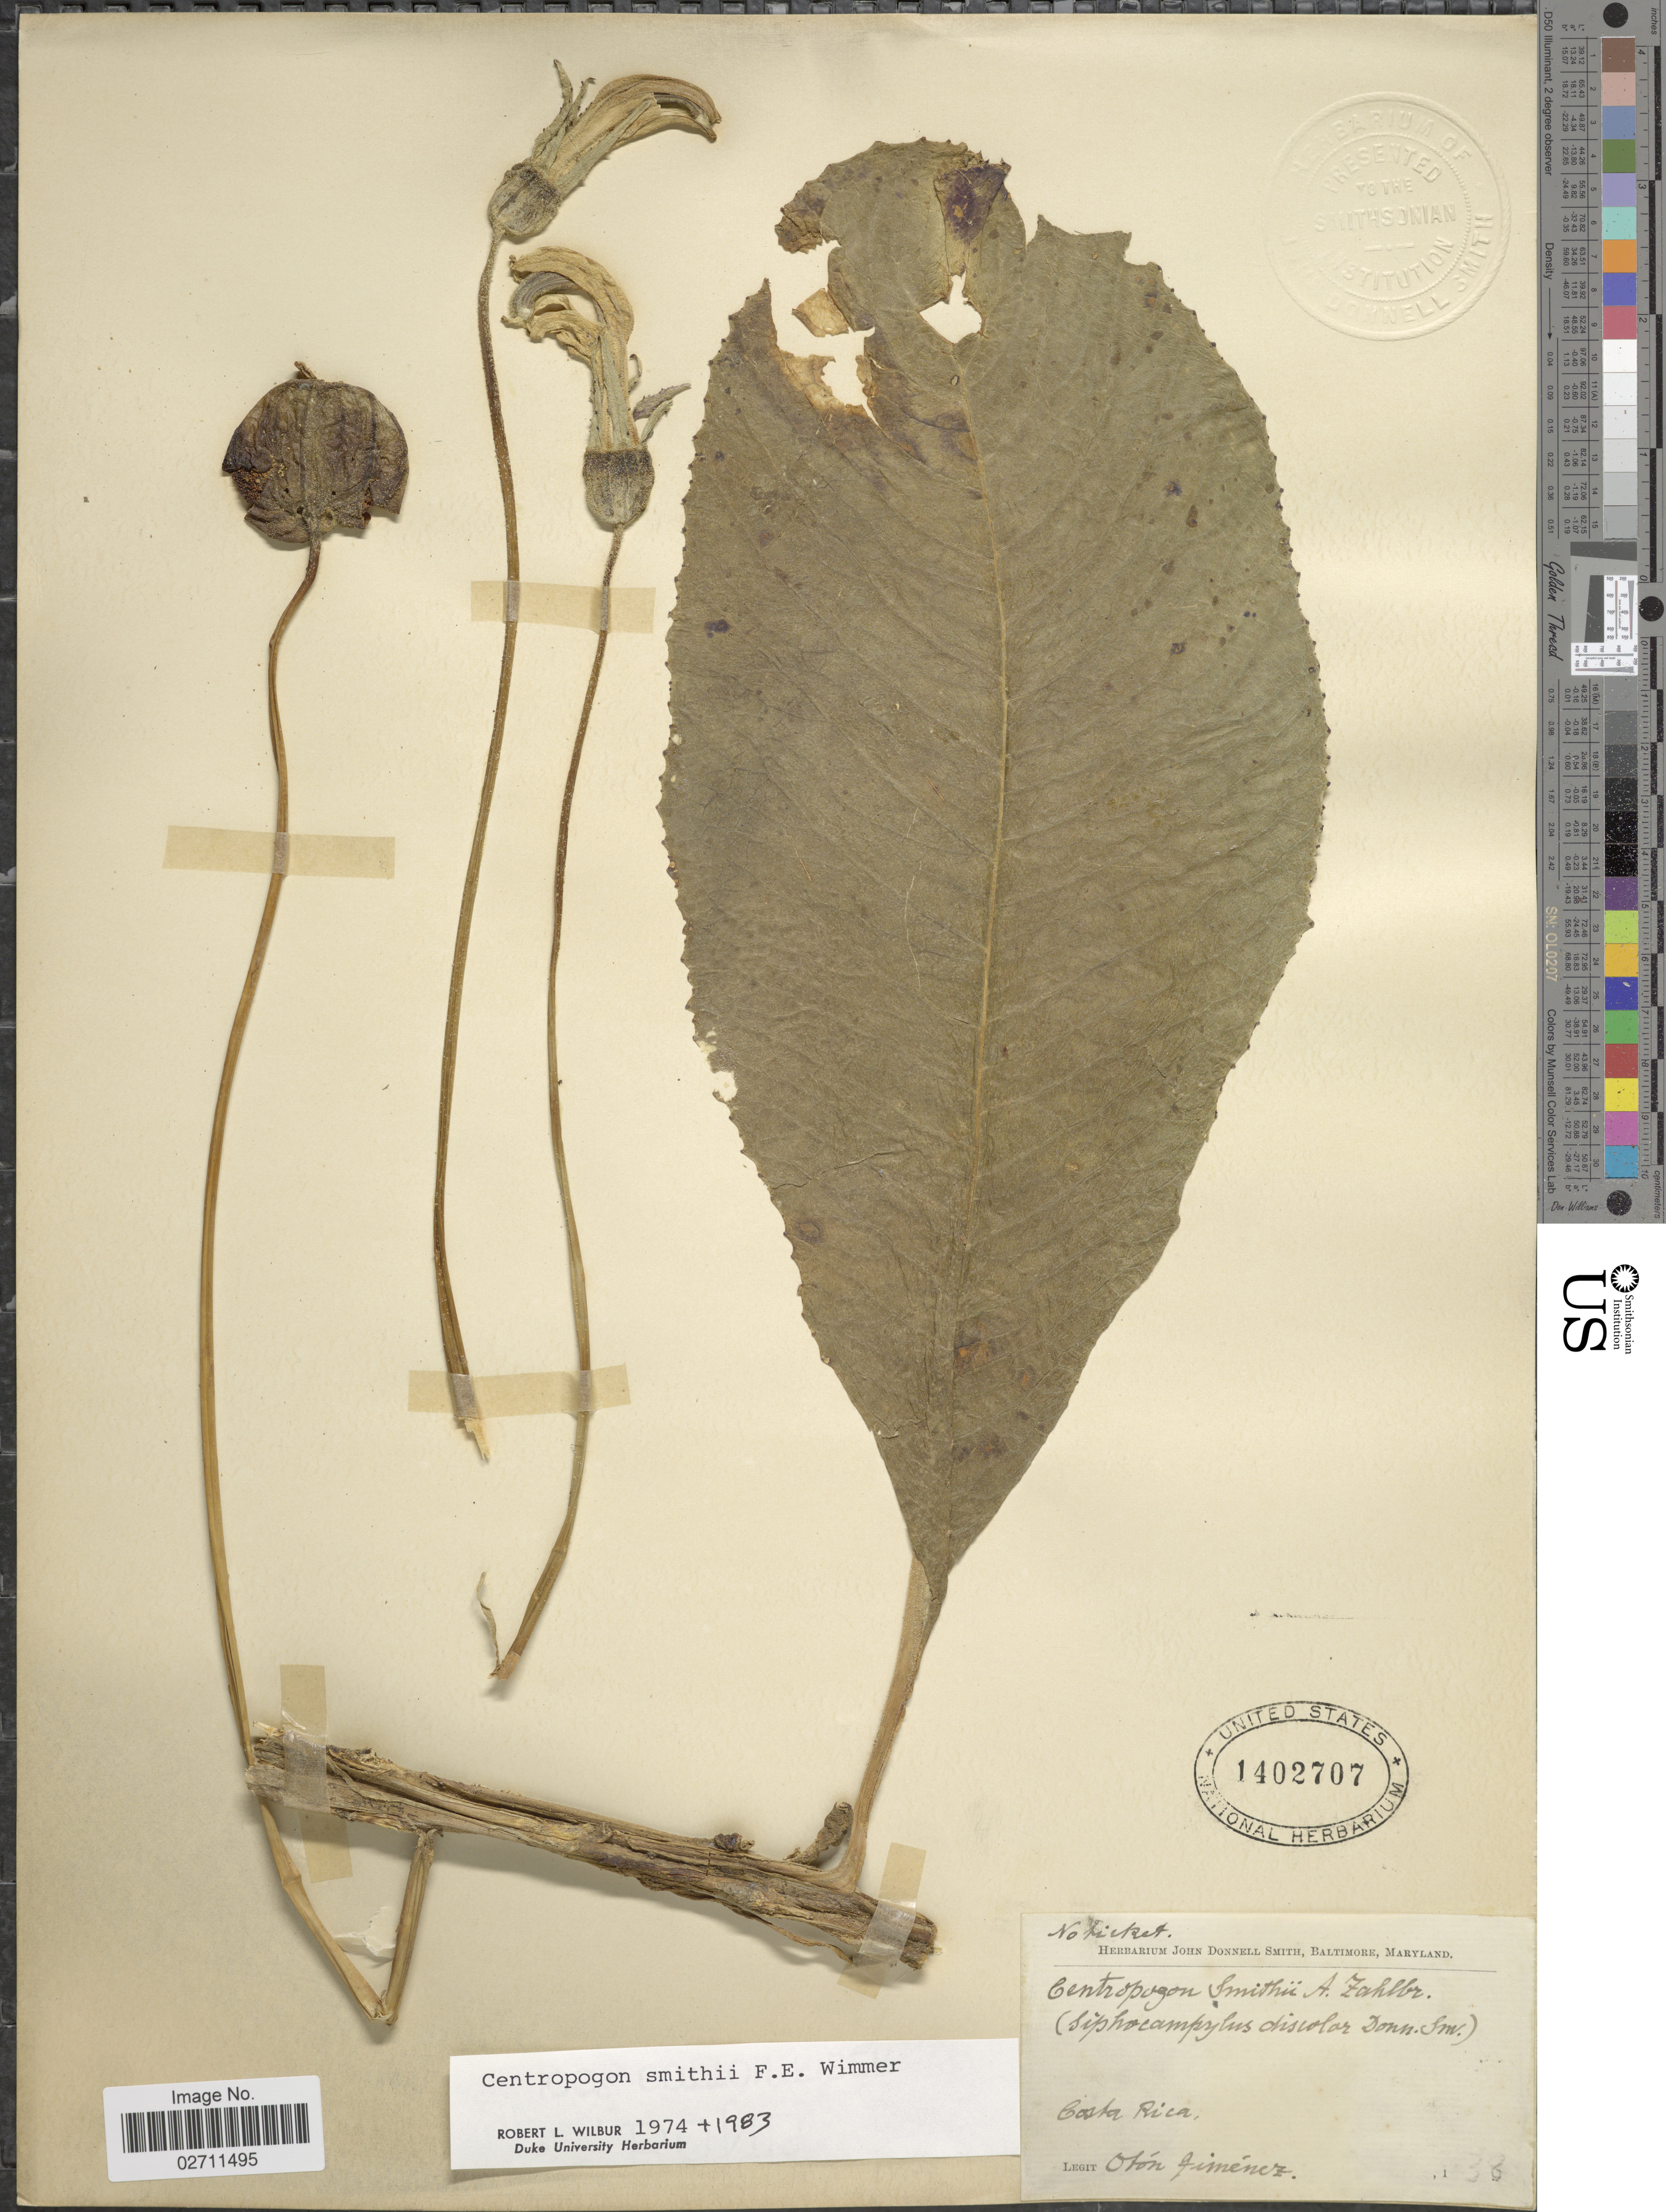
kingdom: Plantae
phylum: Tracheophyta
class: Magnoliopsida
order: Asterales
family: Campanulaceae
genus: Centropogon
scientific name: Centropogon smithii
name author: E. Wimm.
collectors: O. Jimenez L.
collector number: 38?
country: Costa Rica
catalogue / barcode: US 1402707